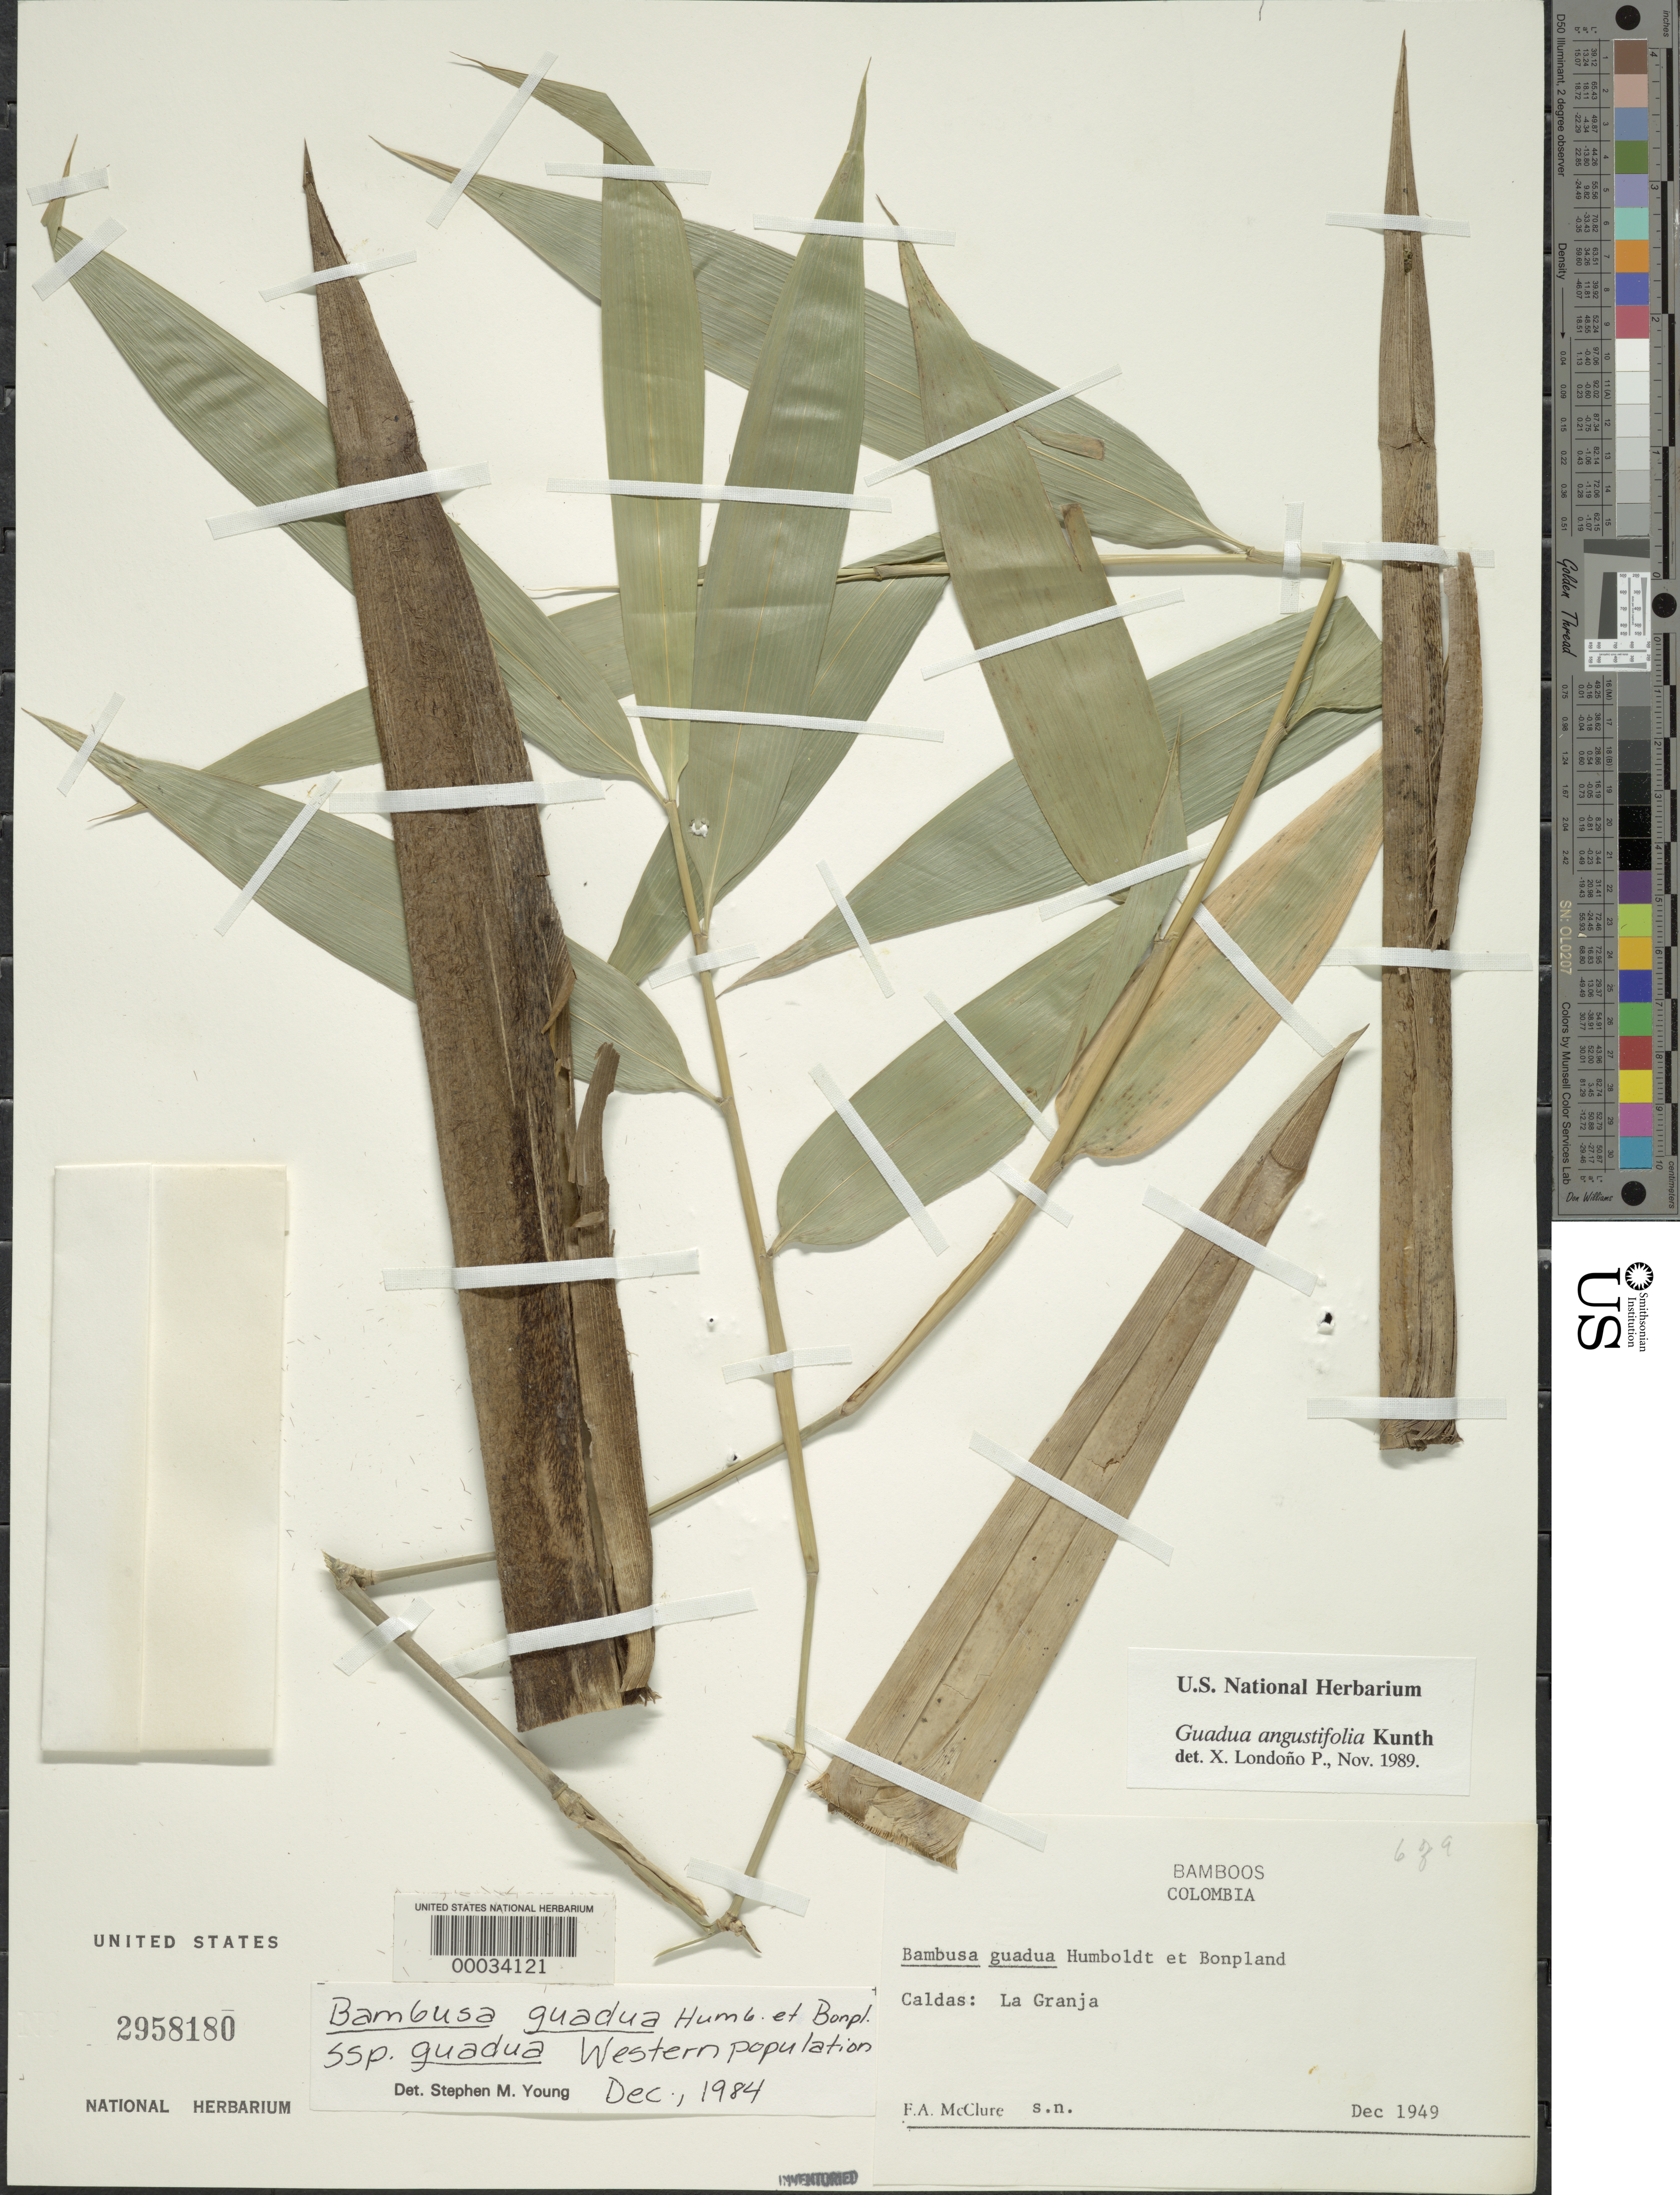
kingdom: Plantae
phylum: Tracheophyta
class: Liliopsida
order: Poales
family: Poaceae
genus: Guadua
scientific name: Guadua angustifolia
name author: Kunth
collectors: F. A. McClure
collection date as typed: Dec 1949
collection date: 1949-12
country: Colombia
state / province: Caldas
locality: La Granja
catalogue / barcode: US 2958180